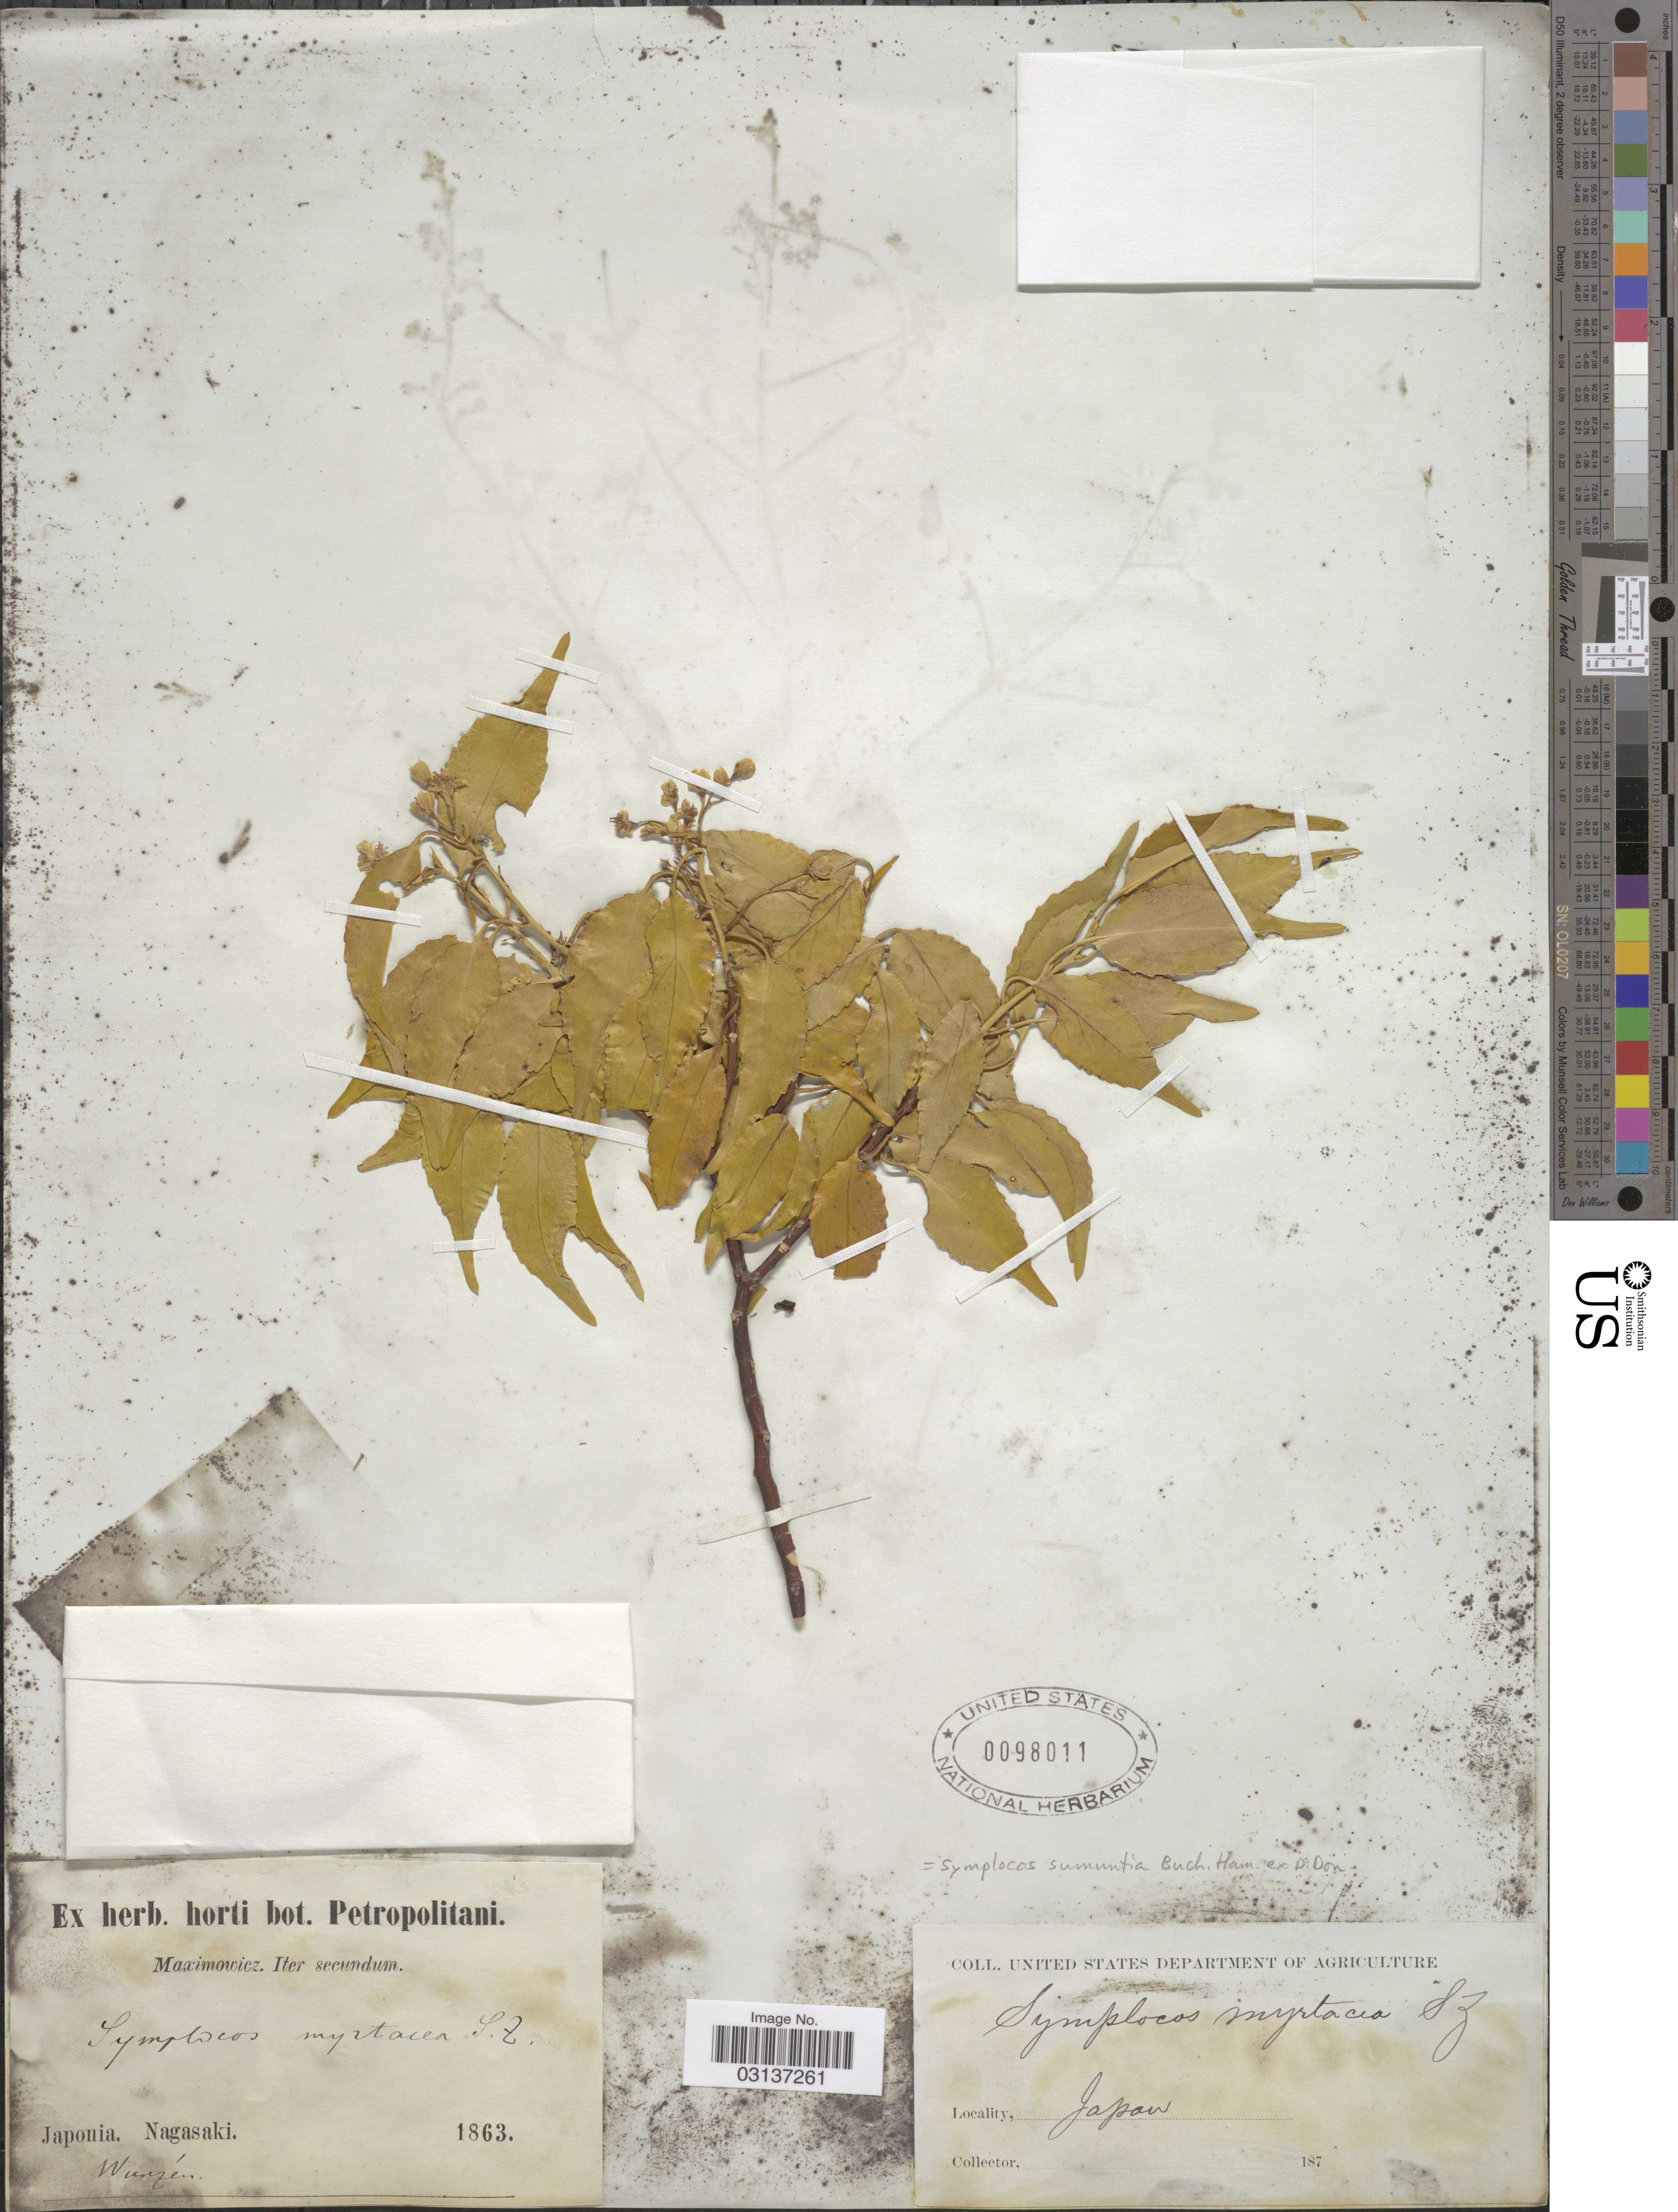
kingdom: Plantae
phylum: Tracheophyta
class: Magnoliopsida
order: Ericales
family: Symplocaceae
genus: Symplocos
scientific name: Symplocos sumuntia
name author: Buch.-Ham. ex D. Don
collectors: Maximowicz, --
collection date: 1863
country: Japan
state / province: Nagasaki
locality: Japonia. Wunzén.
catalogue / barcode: US 98011